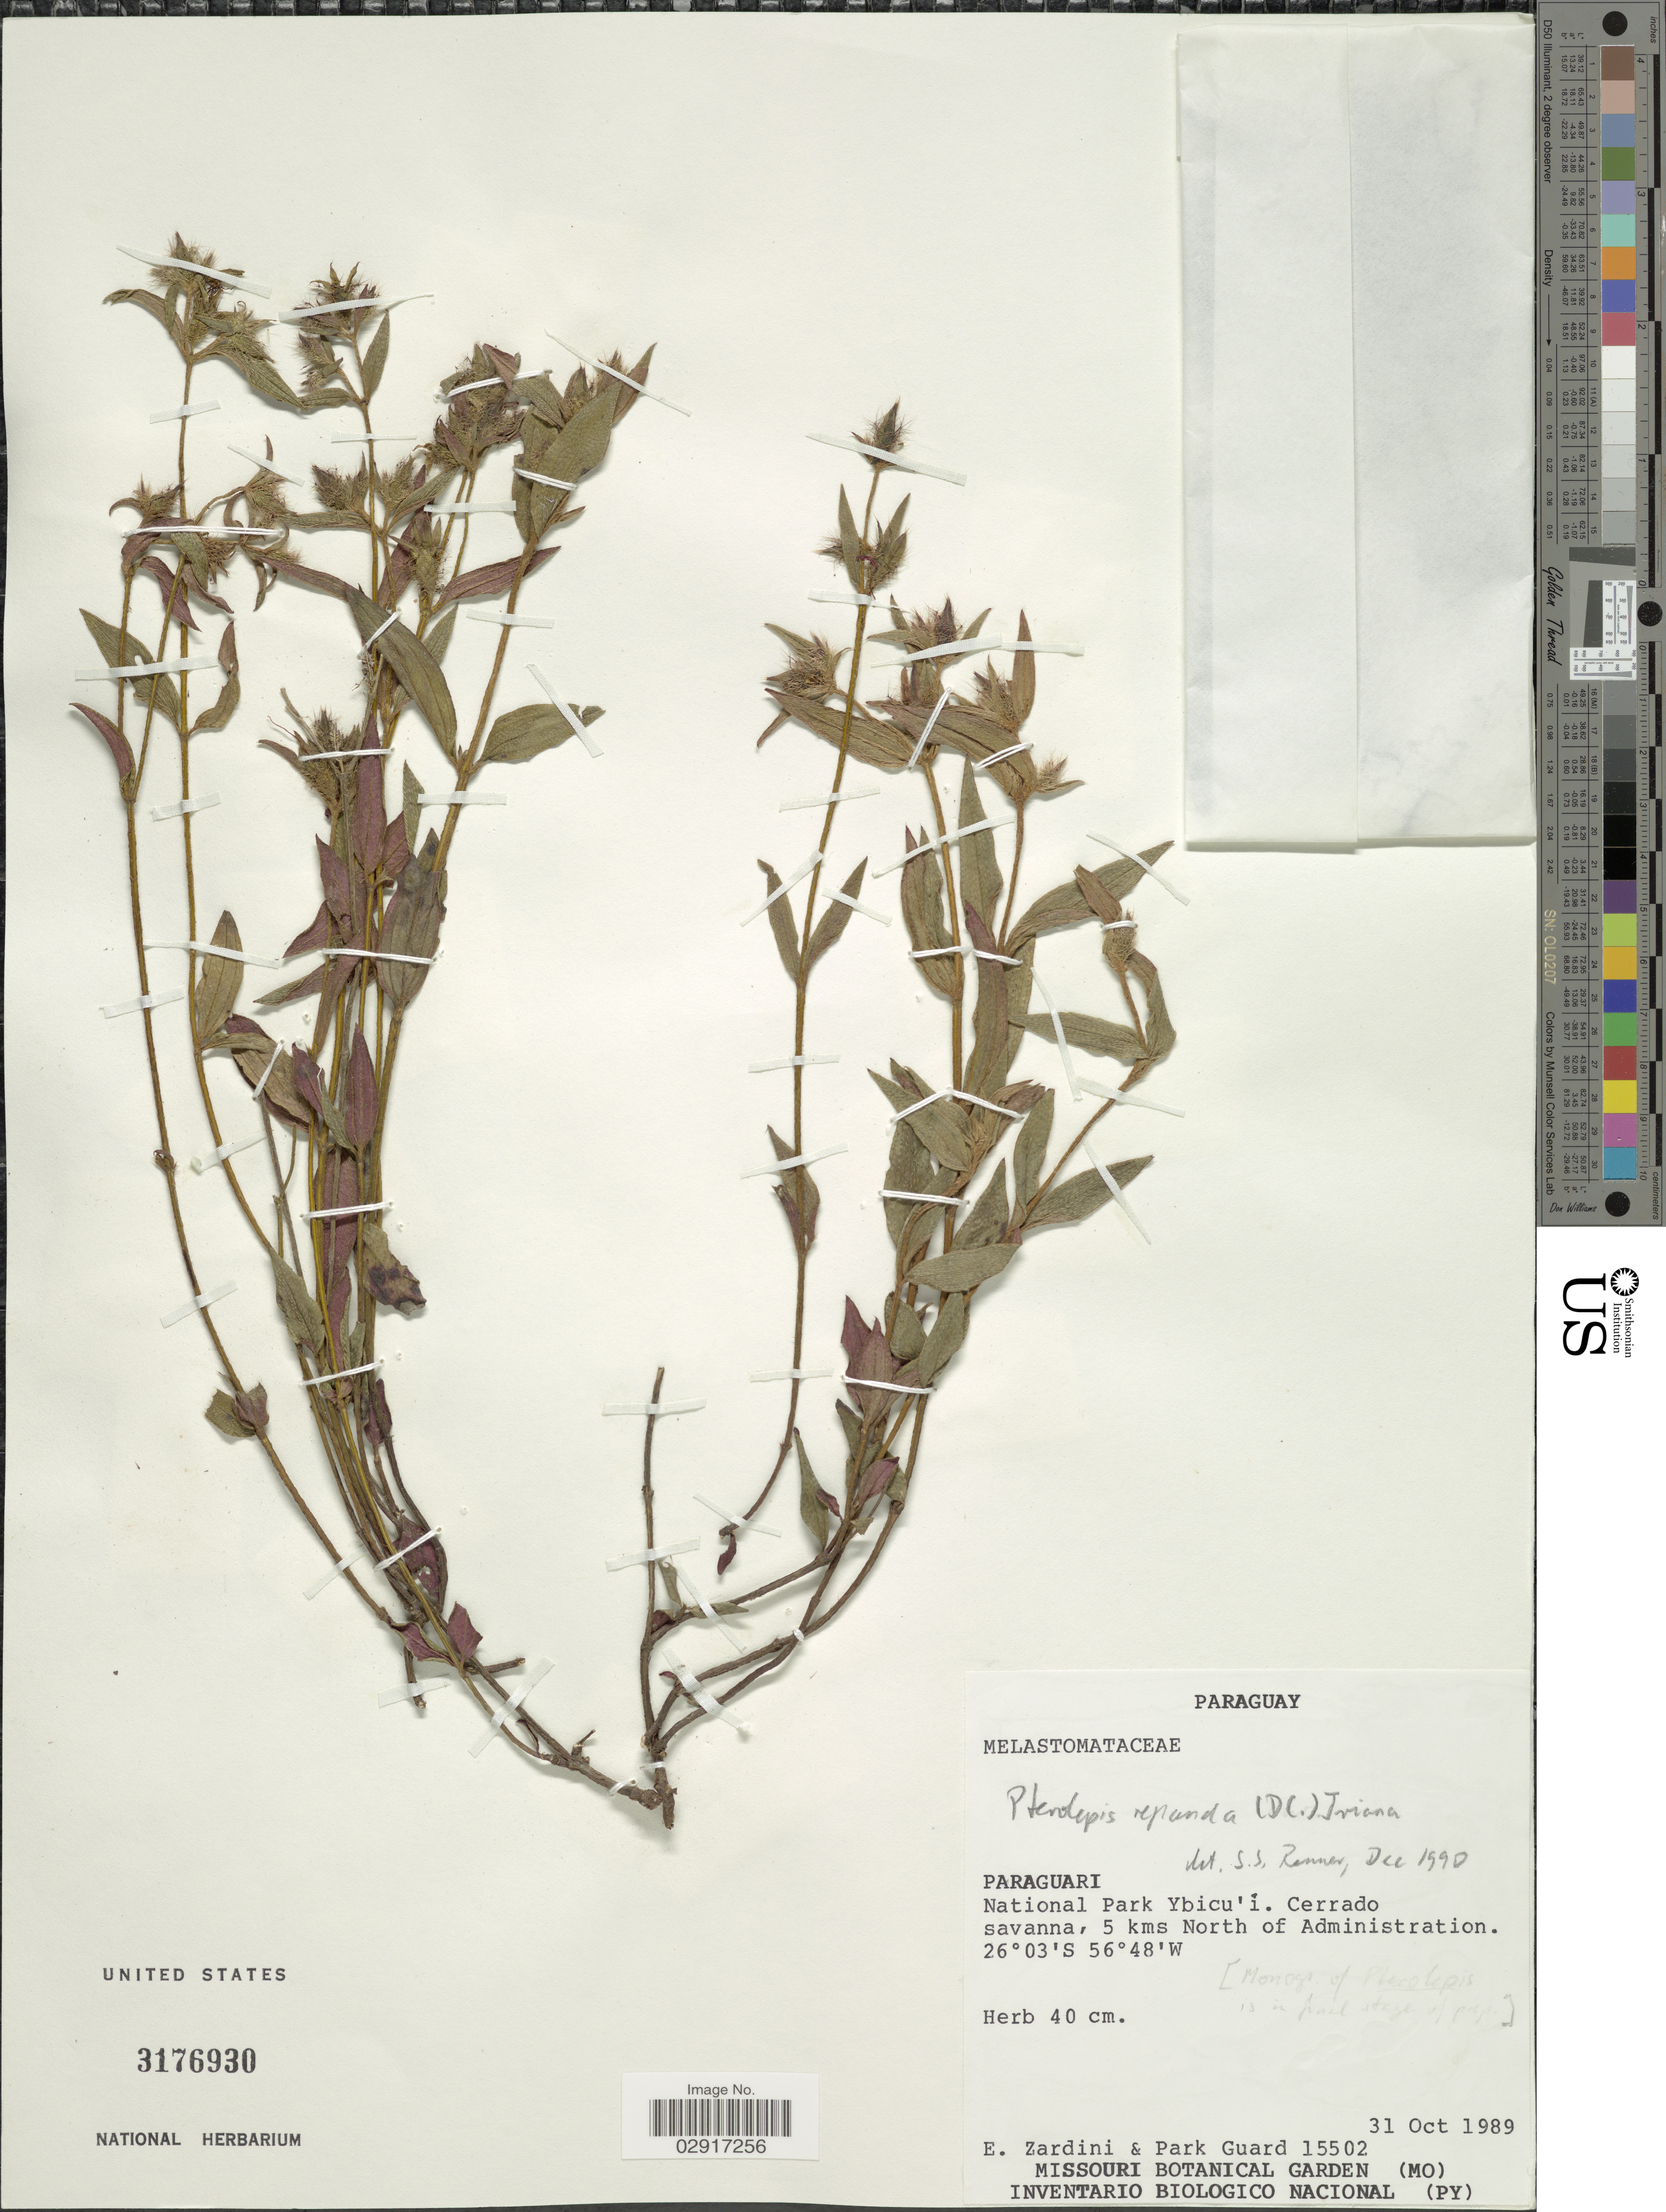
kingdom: Plantae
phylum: Tracheophyta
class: Magnoliopsida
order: Myrtales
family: Melastomataceae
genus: Pterolepis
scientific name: Pterolepis repanda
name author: (DC.) Triana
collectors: E. Zardini & Park guard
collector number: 15502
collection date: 1989-10-31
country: Paraguay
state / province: Paraguari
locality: National Park Ybicu'í. Cerrado savanna, 5 kms North of Administration.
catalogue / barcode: US 3176930